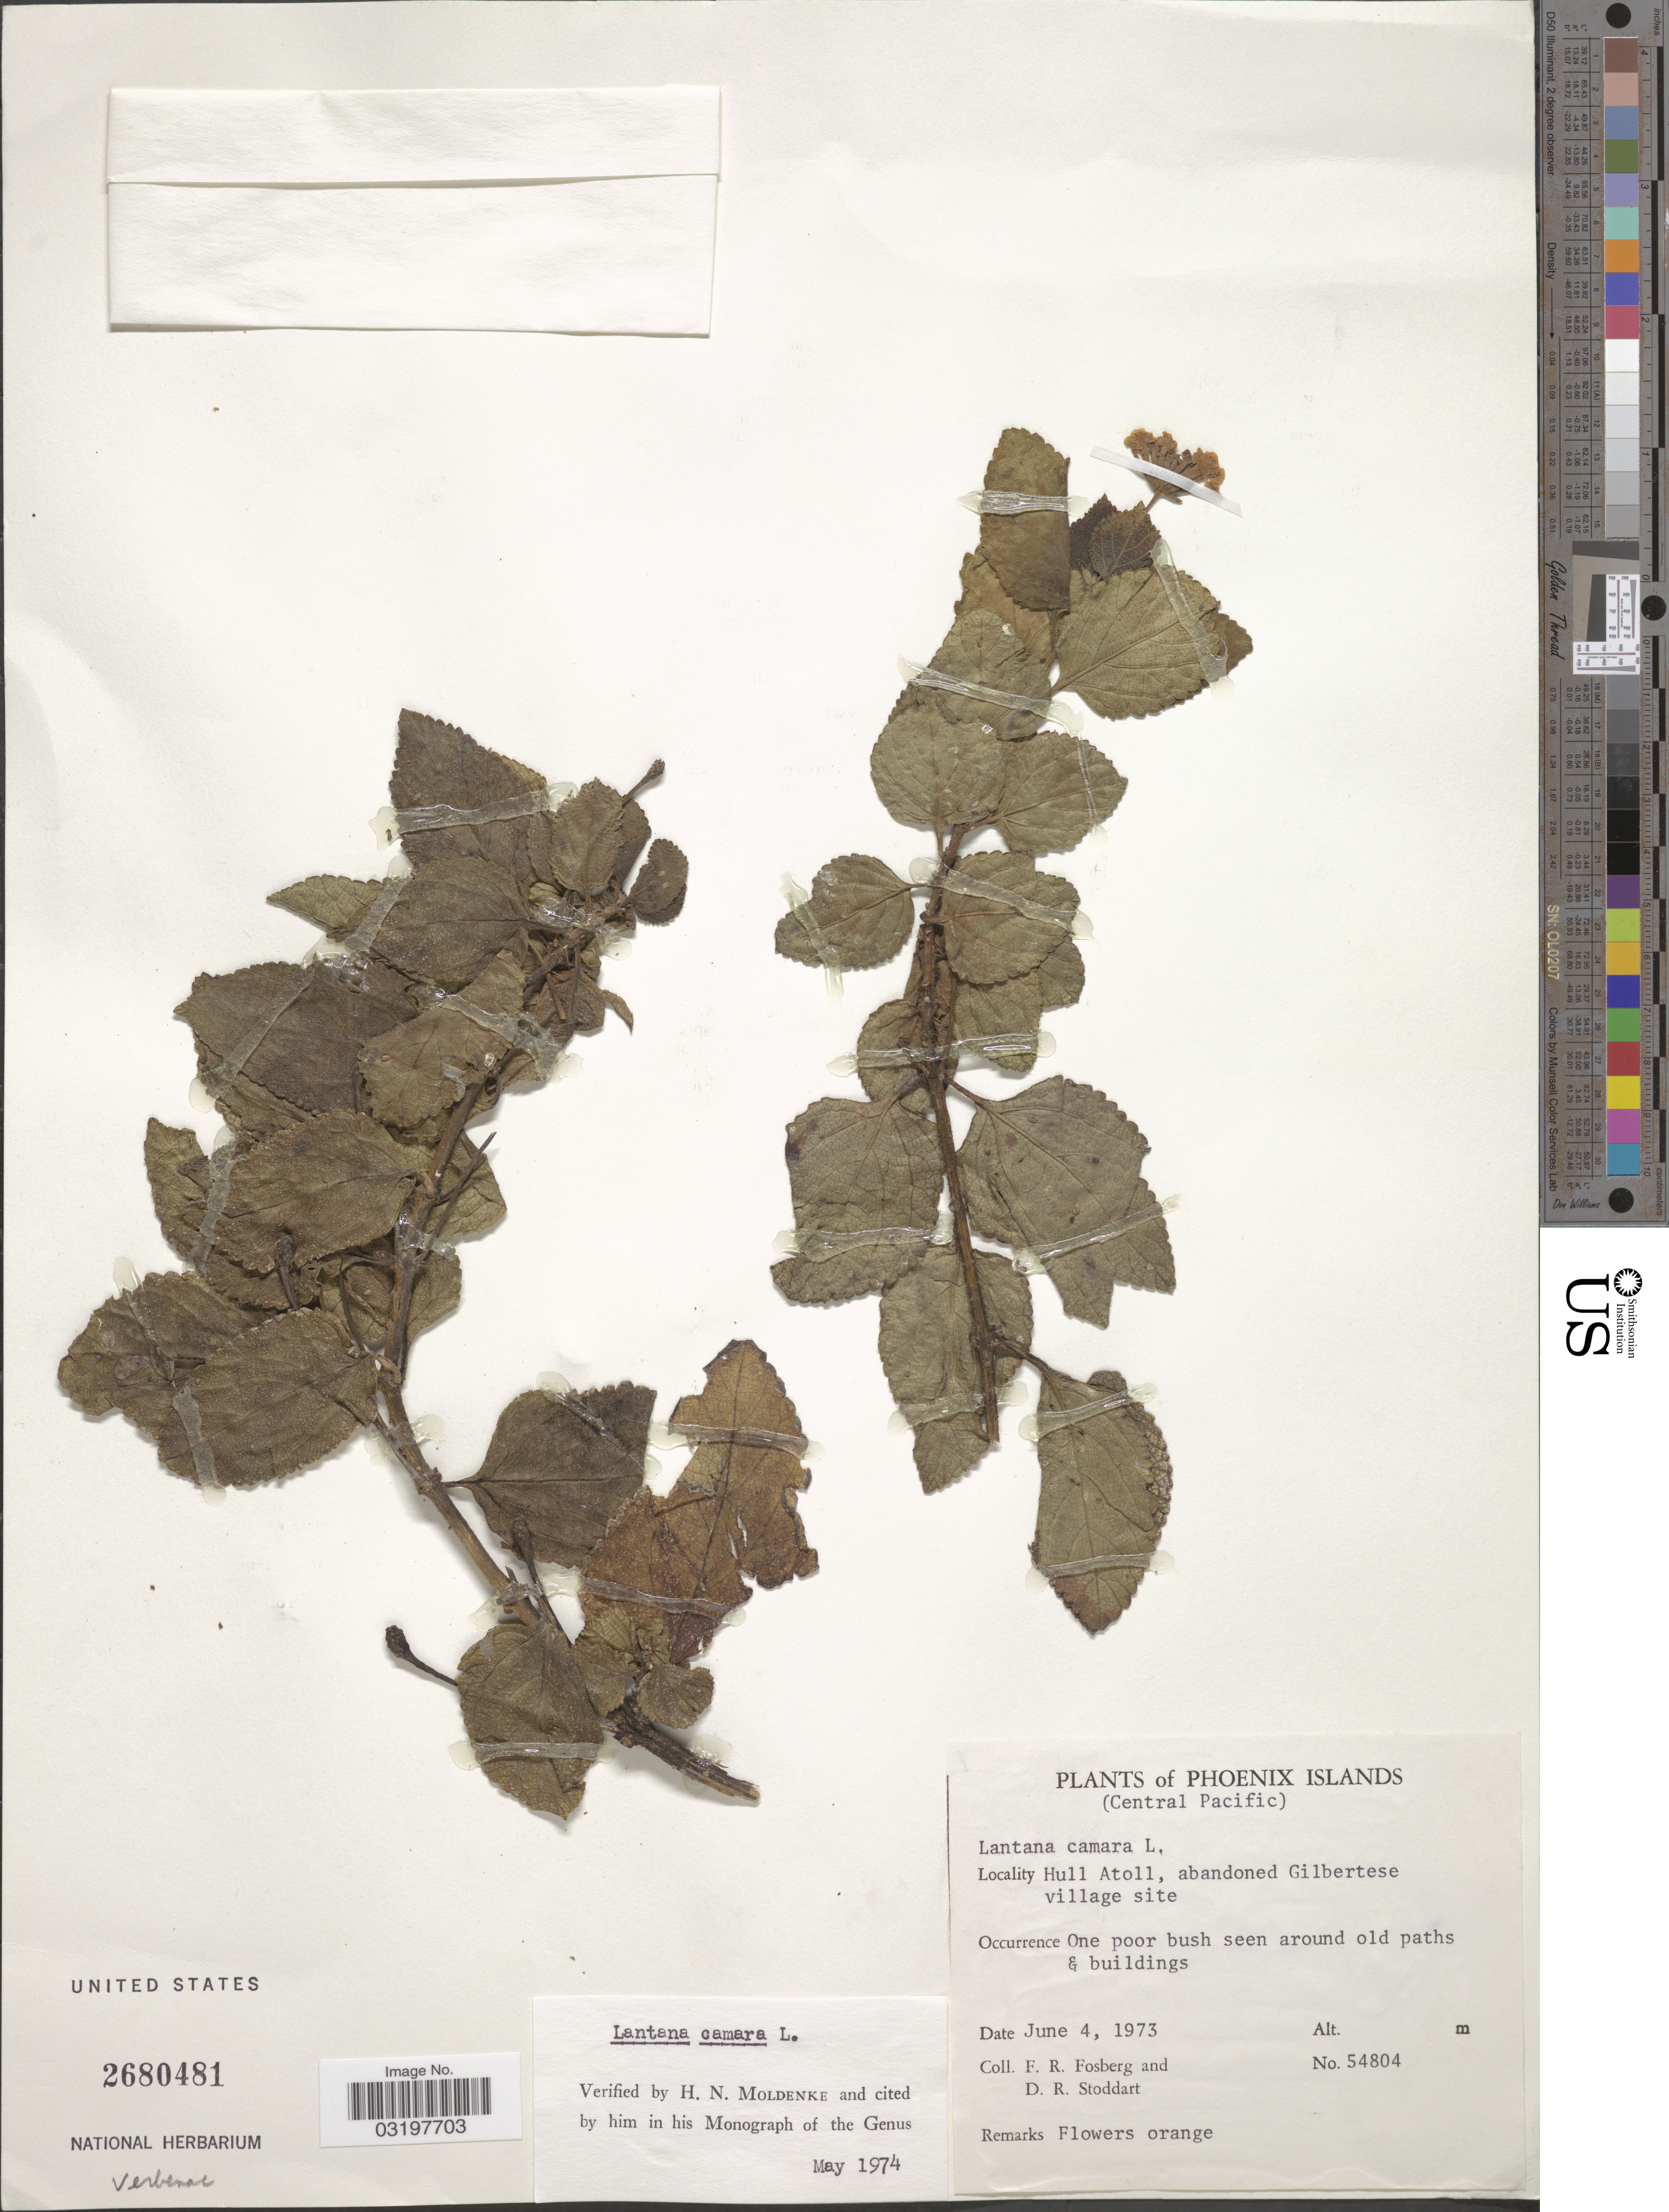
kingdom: Plantae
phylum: Tracheophyta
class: Magnoliopsida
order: Lamiales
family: Verbenaceae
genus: Lantana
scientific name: Lantana camara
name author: L.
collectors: F. R. Fosberg & D. R. Stoddart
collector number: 54804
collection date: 1973-06-04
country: Kiribati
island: Orona [Hull] Atoll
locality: Phoenix Islands (Central Pacific), Hull Atoll, abandoned Gilbertese village site.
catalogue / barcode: US 2680481